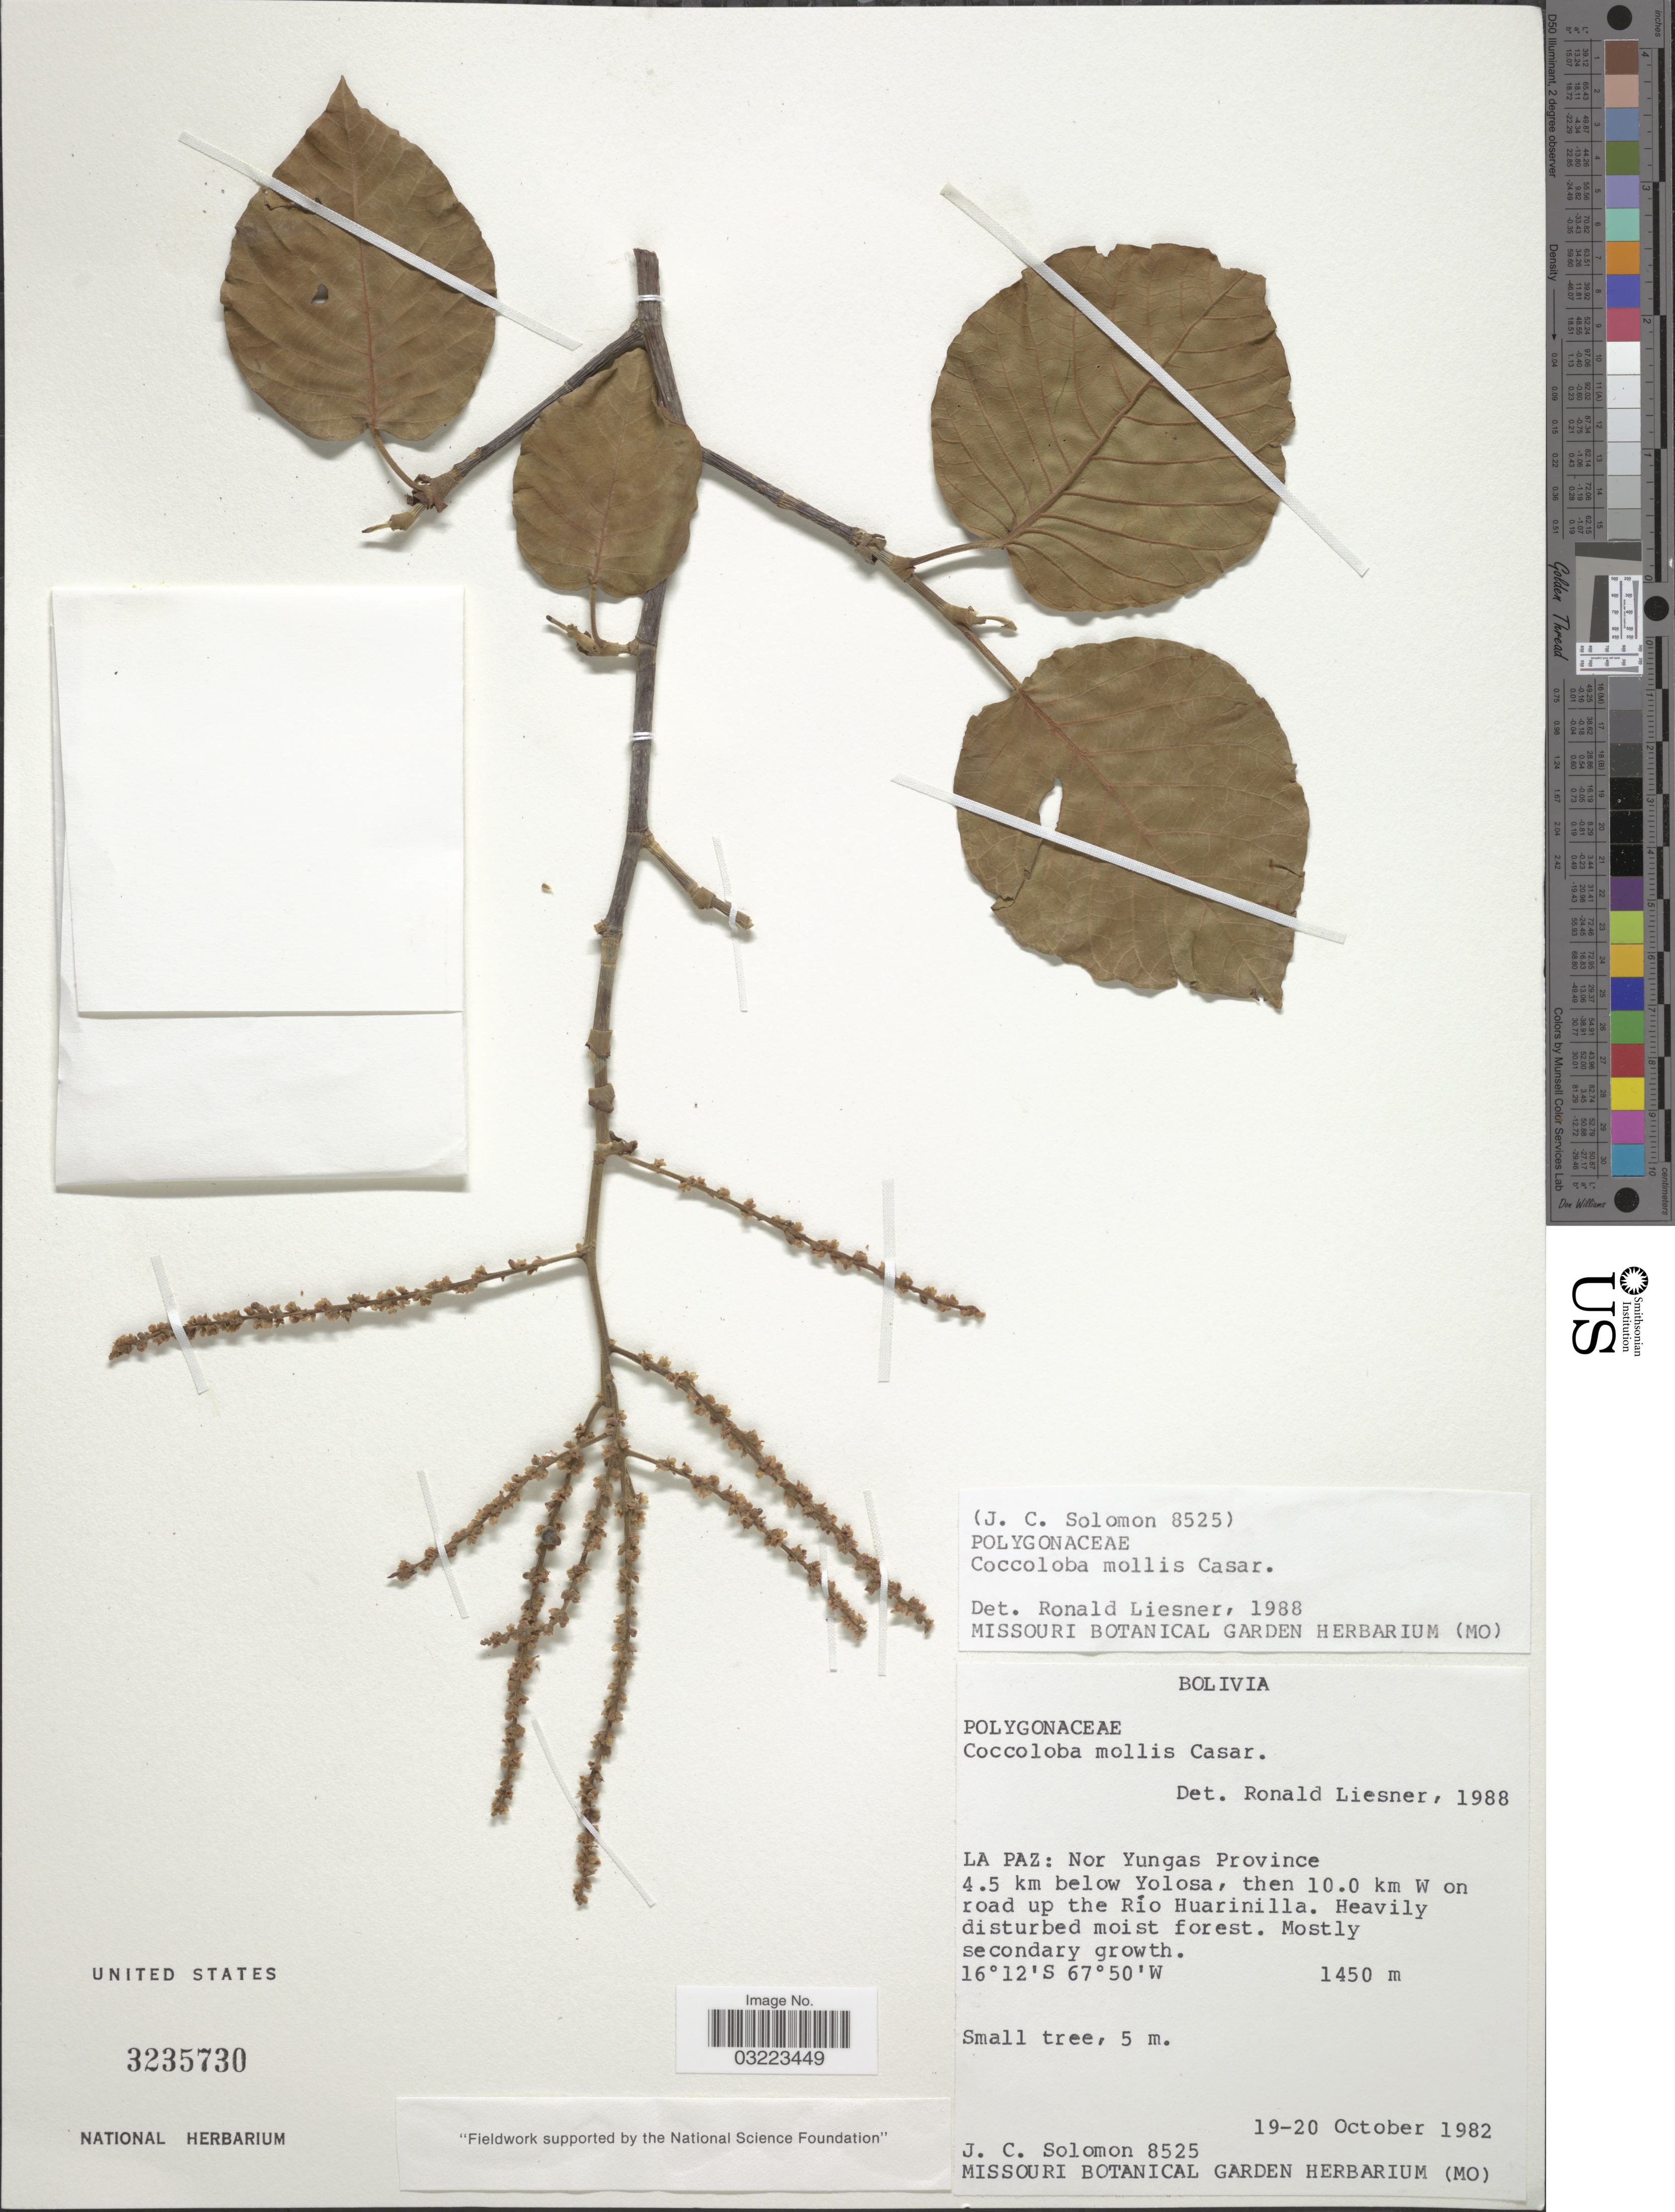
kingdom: Plantae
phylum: Tracheophyta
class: Magnoliopsida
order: Caryophyllales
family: Polygonaceae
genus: Coccoloba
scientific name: Coccoloba mollis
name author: Casar.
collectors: J. C. Solomon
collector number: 8525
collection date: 1982-10-19/1982-10-20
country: Bolivia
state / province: La Paz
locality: Nor Yungas Province 4.5 km below Yolosa, then 10.0 km W on road up to the Rio Huarinilla.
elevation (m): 1450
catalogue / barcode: US 3235730